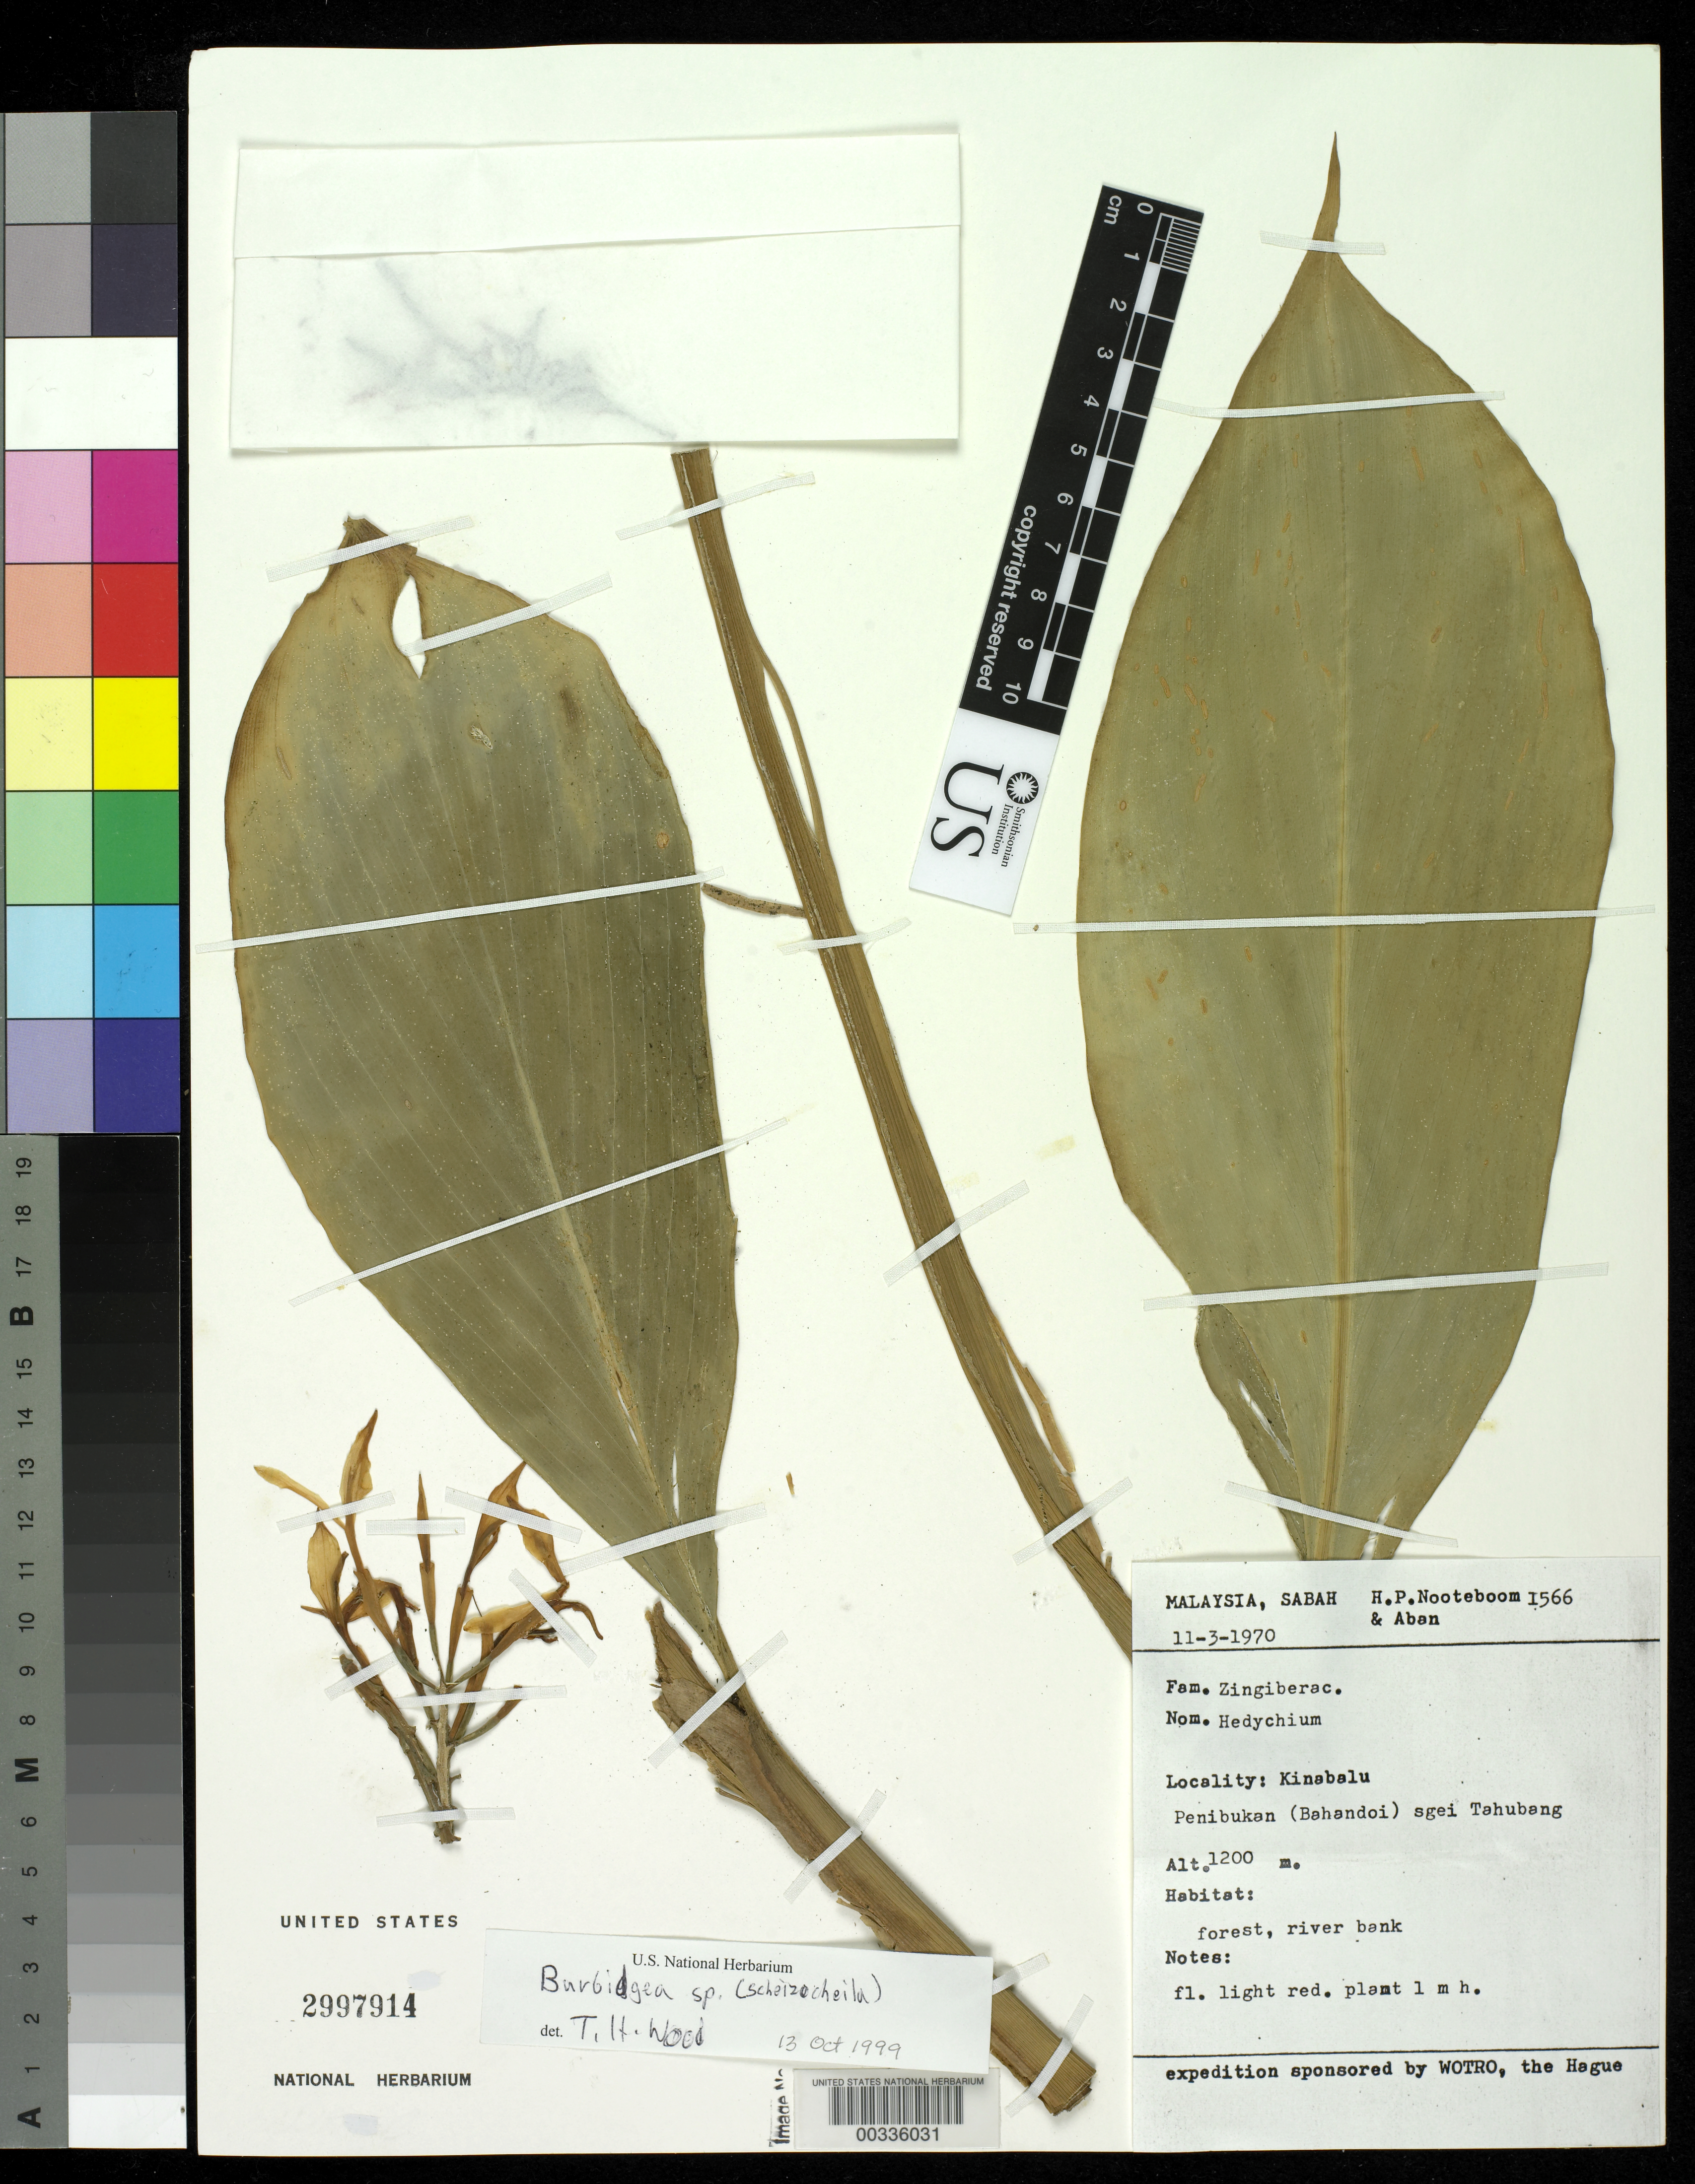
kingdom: Plantae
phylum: Tracheophyta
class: Liliopsida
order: Zingiberales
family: Zingiberaceae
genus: Burbidgea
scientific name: Burbidgea sp.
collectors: H. P. Nooteboom & A. Gibot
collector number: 1566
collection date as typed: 03 Nov 1970 or 11 Mar 1970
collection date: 1970-03-11 or 1970-11-03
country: Malaysia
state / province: Sabah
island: Borneo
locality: Kinabalu, penibukan (bahandoi) sgei tahubang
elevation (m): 1200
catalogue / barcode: US 2997914